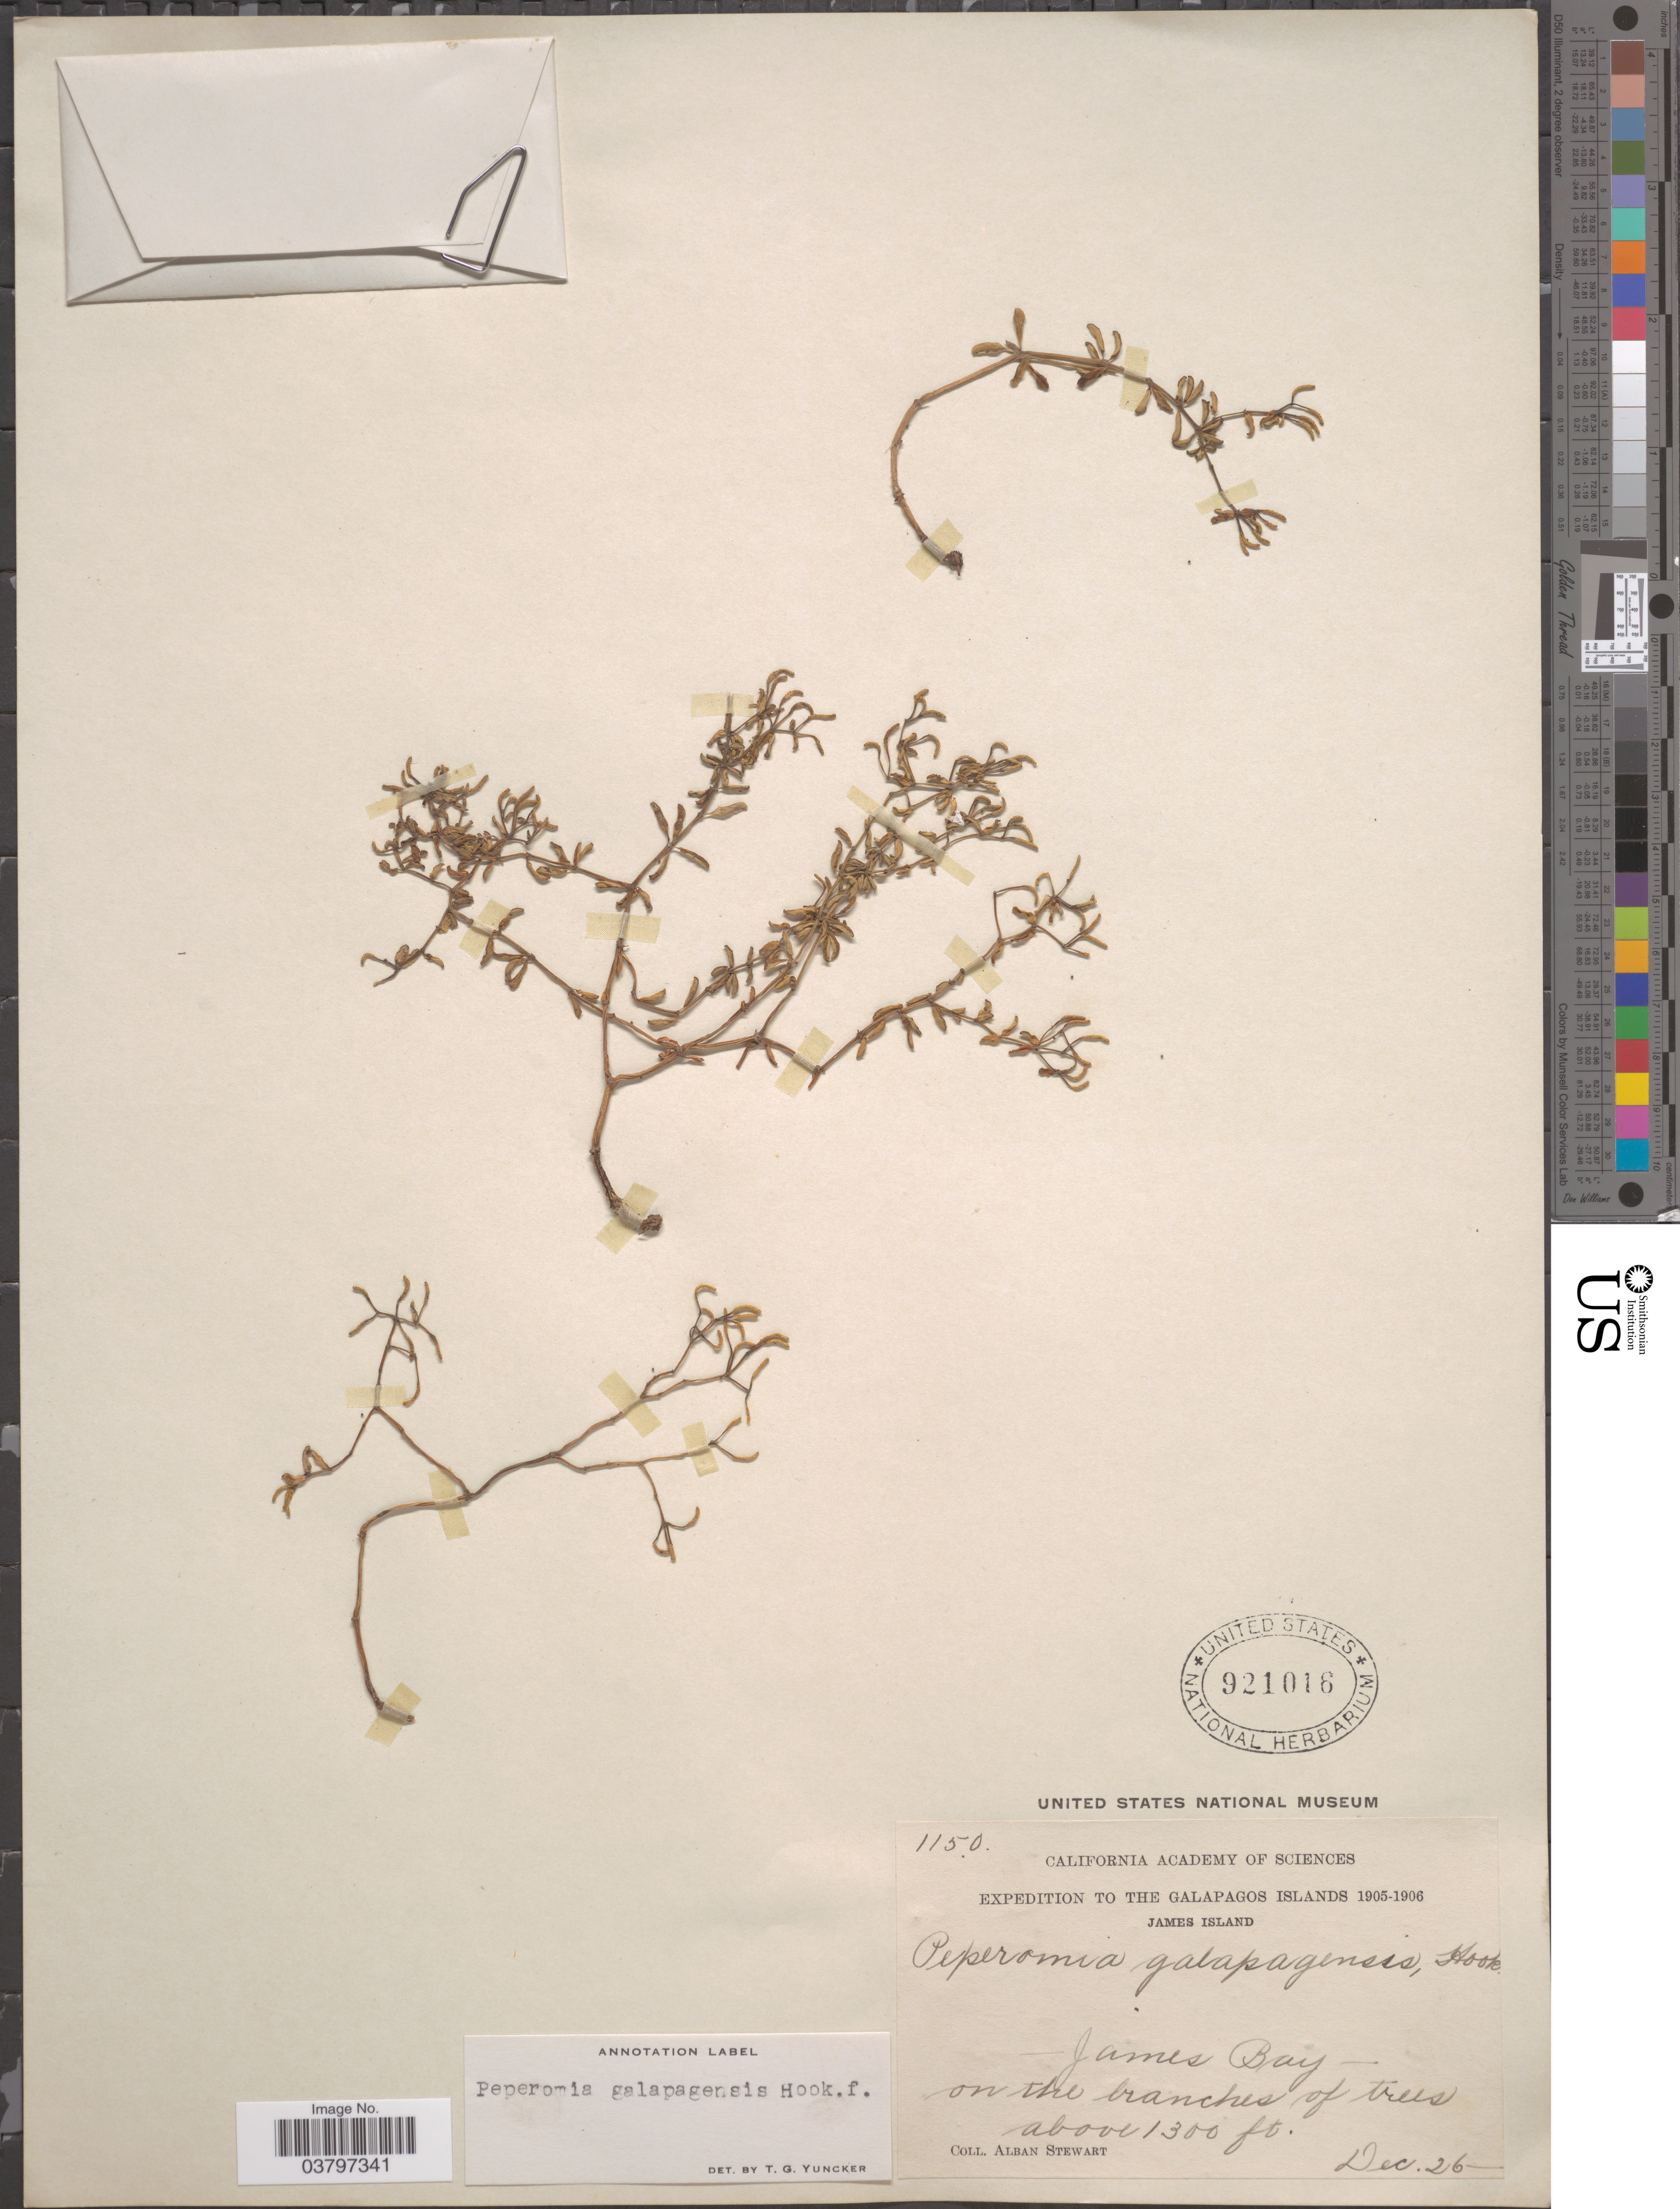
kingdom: Plantae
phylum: Tracheophyta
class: Magnoliopsida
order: Piperales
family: Piperaceae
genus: Peperomia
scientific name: Peperomia galapagensis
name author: Hook. f. ex Miq.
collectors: A. Stewart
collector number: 1150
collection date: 1905-12-26/1906-12-26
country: Ecuador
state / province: Colón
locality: The Galapagos Islands. James Island. James Bay.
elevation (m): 396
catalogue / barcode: US 921016